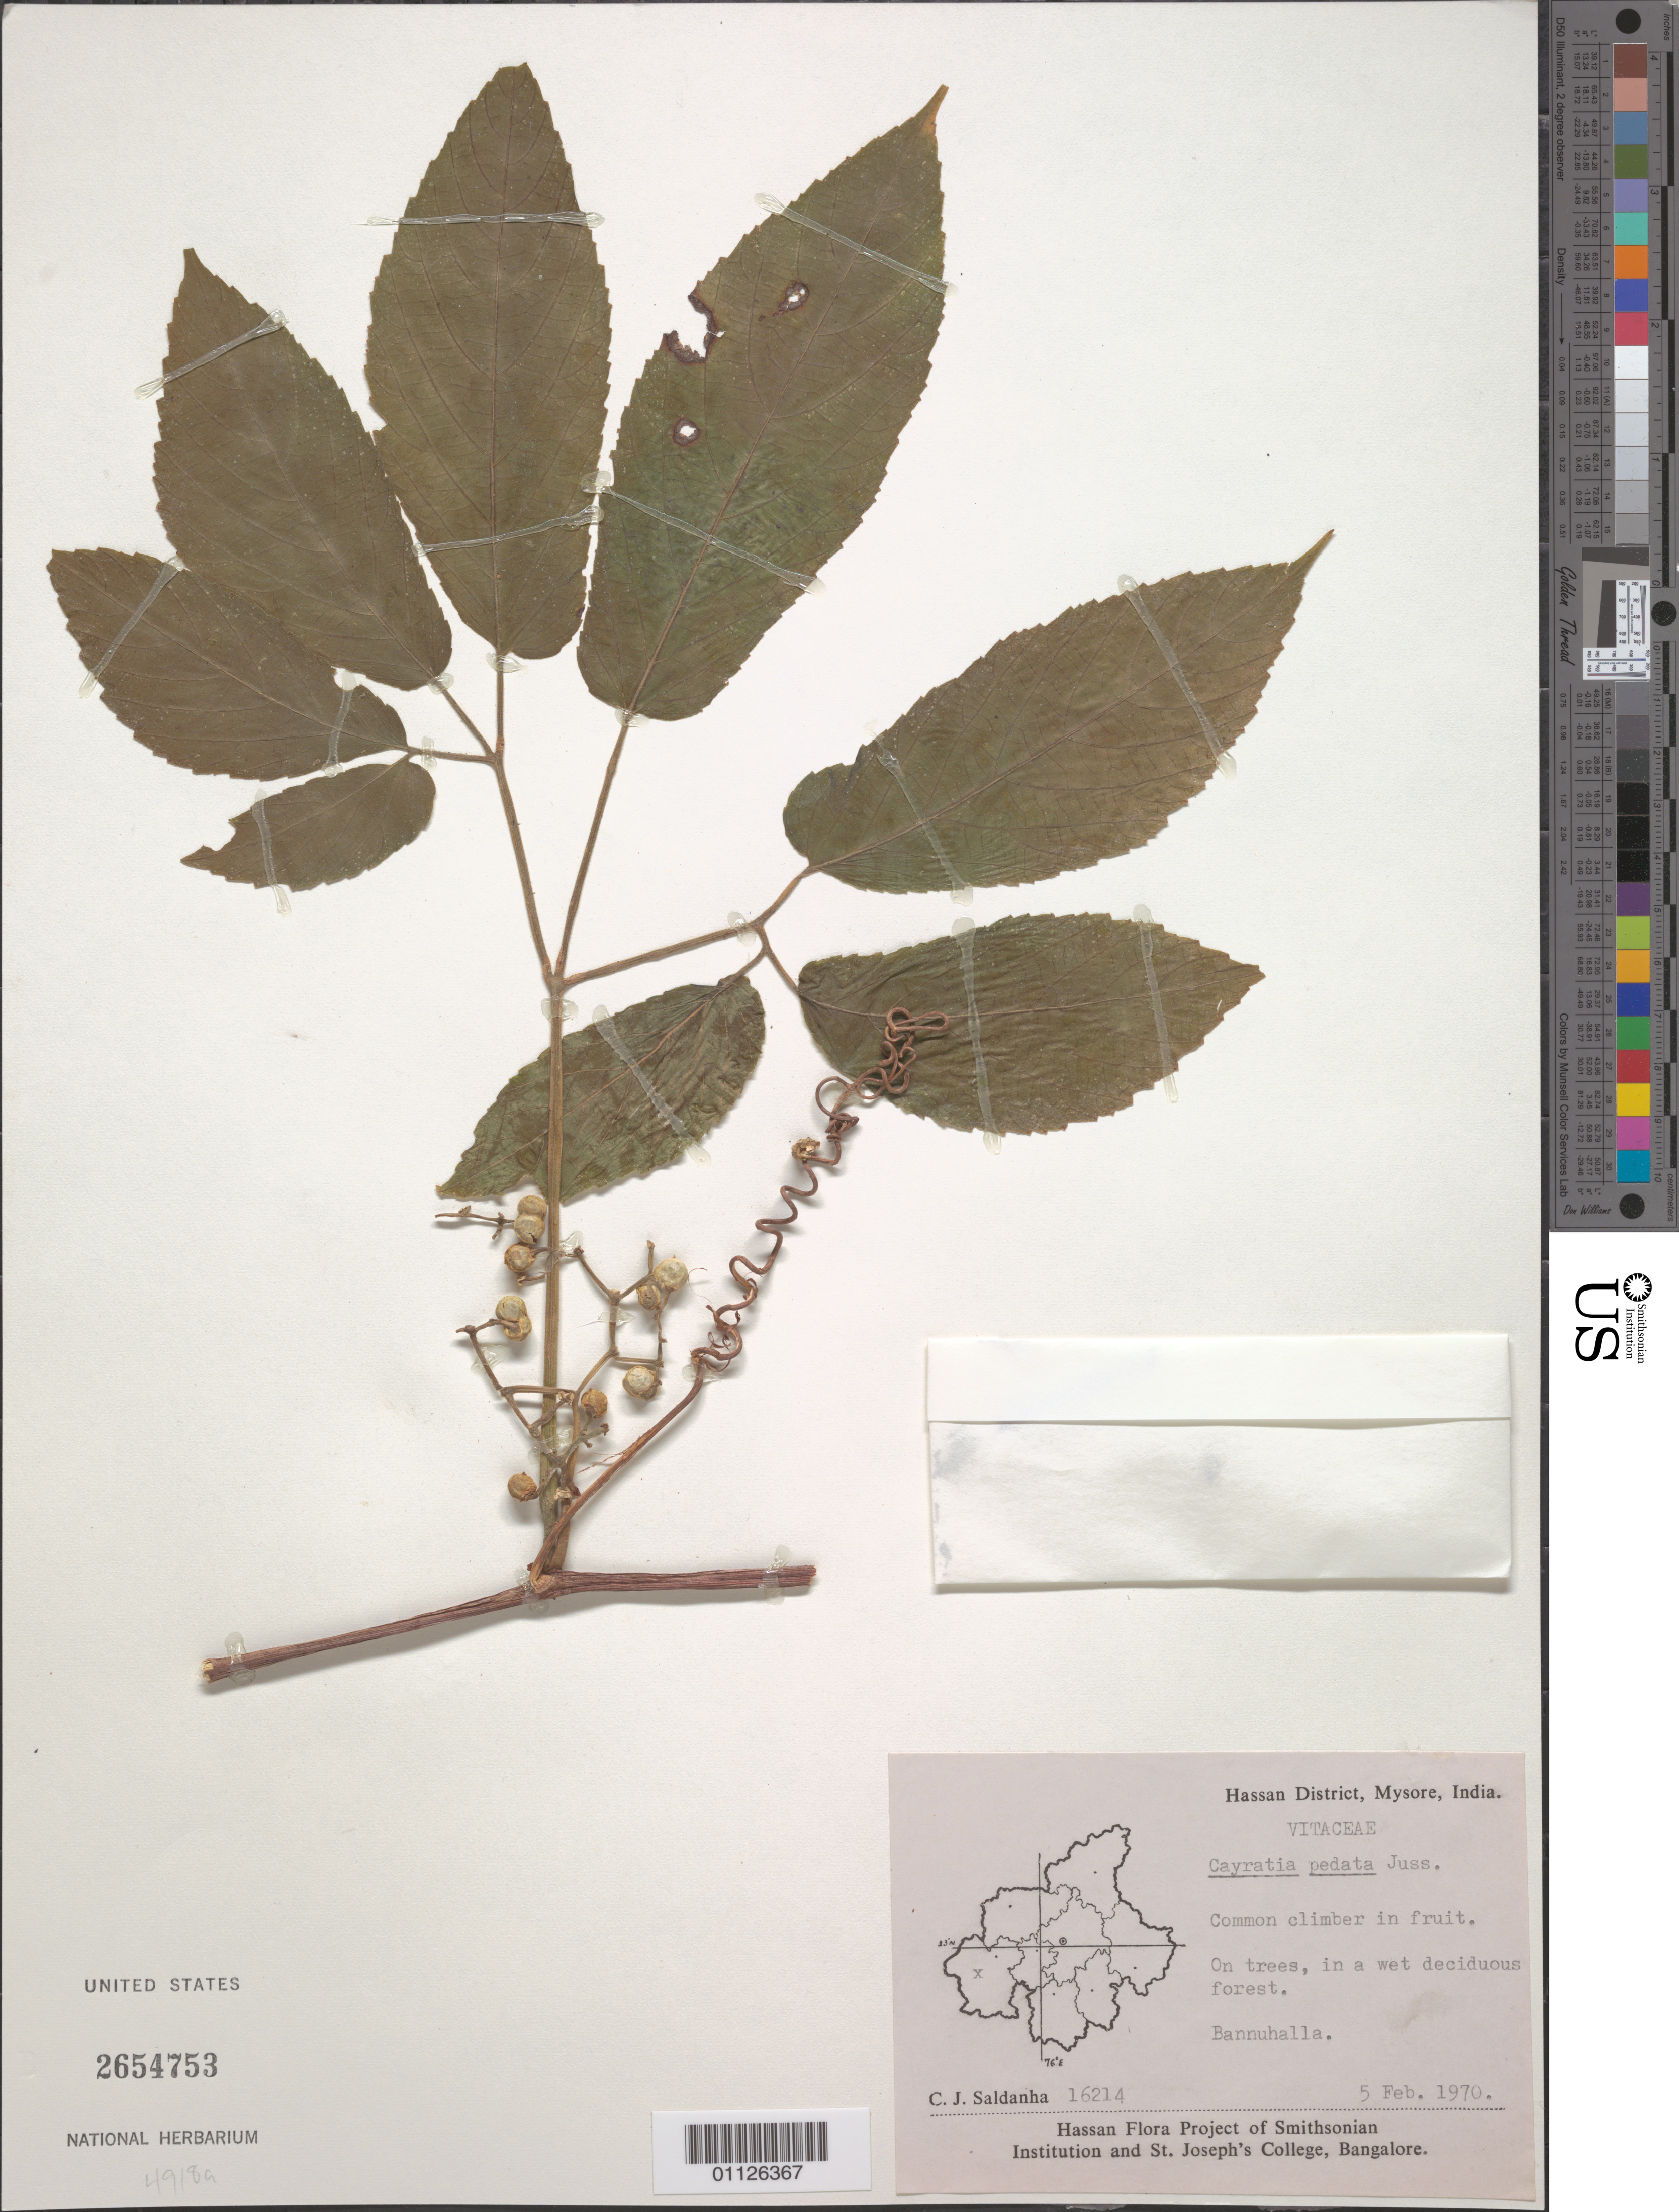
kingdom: Plantae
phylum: Tracheophyta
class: Magnoliopsida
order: Vitales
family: Vitaceae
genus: Cayratia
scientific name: Cayratia pedata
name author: (Lour.) Gagnep.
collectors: C. J. Saldanha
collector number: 16214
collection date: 1970-02-05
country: India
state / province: Karnataka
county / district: Mysore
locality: Bannuhalla.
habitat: On trees, in a wet deciduous forest. Common climber.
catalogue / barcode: US 2654753